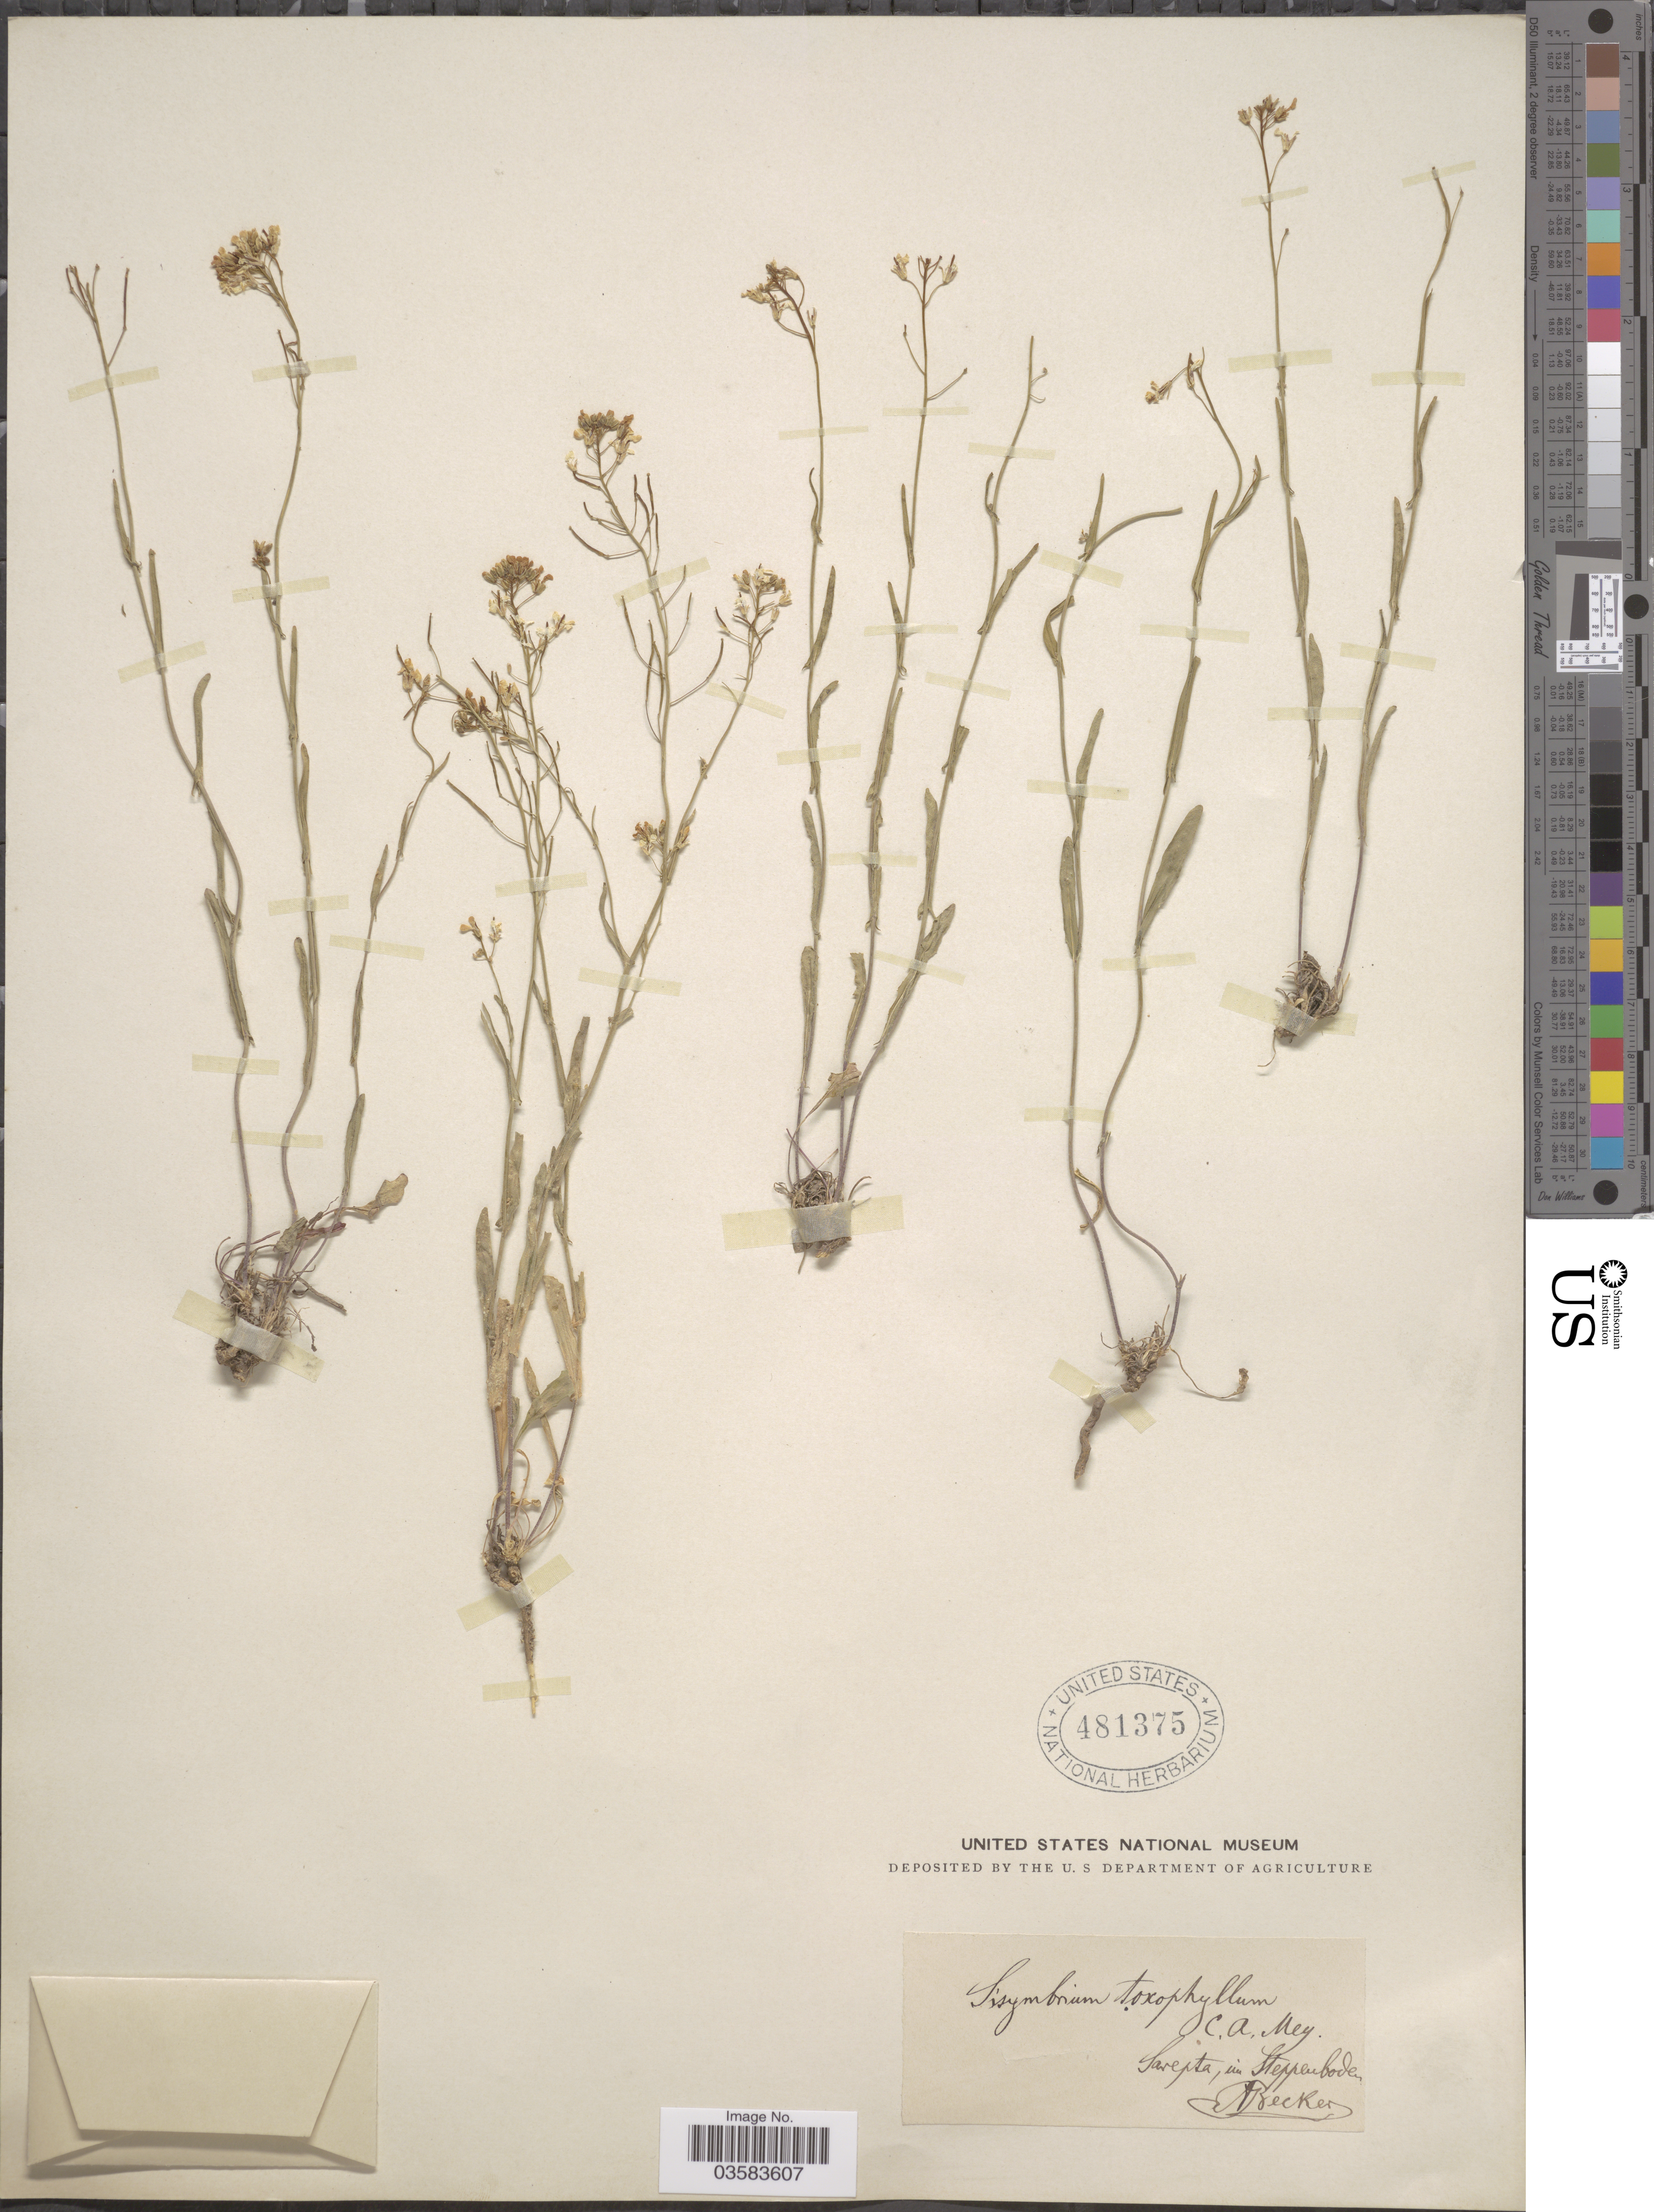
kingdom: Plantae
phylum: Tracheophyta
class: Magnoliopsida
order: Brassicales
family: Brassicaceae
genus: Sisymbrium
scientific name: Sisymbrium toxophyllum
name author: (M. Bieb.) C.A. Mey.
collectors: A. Becker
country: Russian Federation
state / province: Volgograd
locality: Sarepta, im Steppenboden.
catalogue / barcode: US 481375